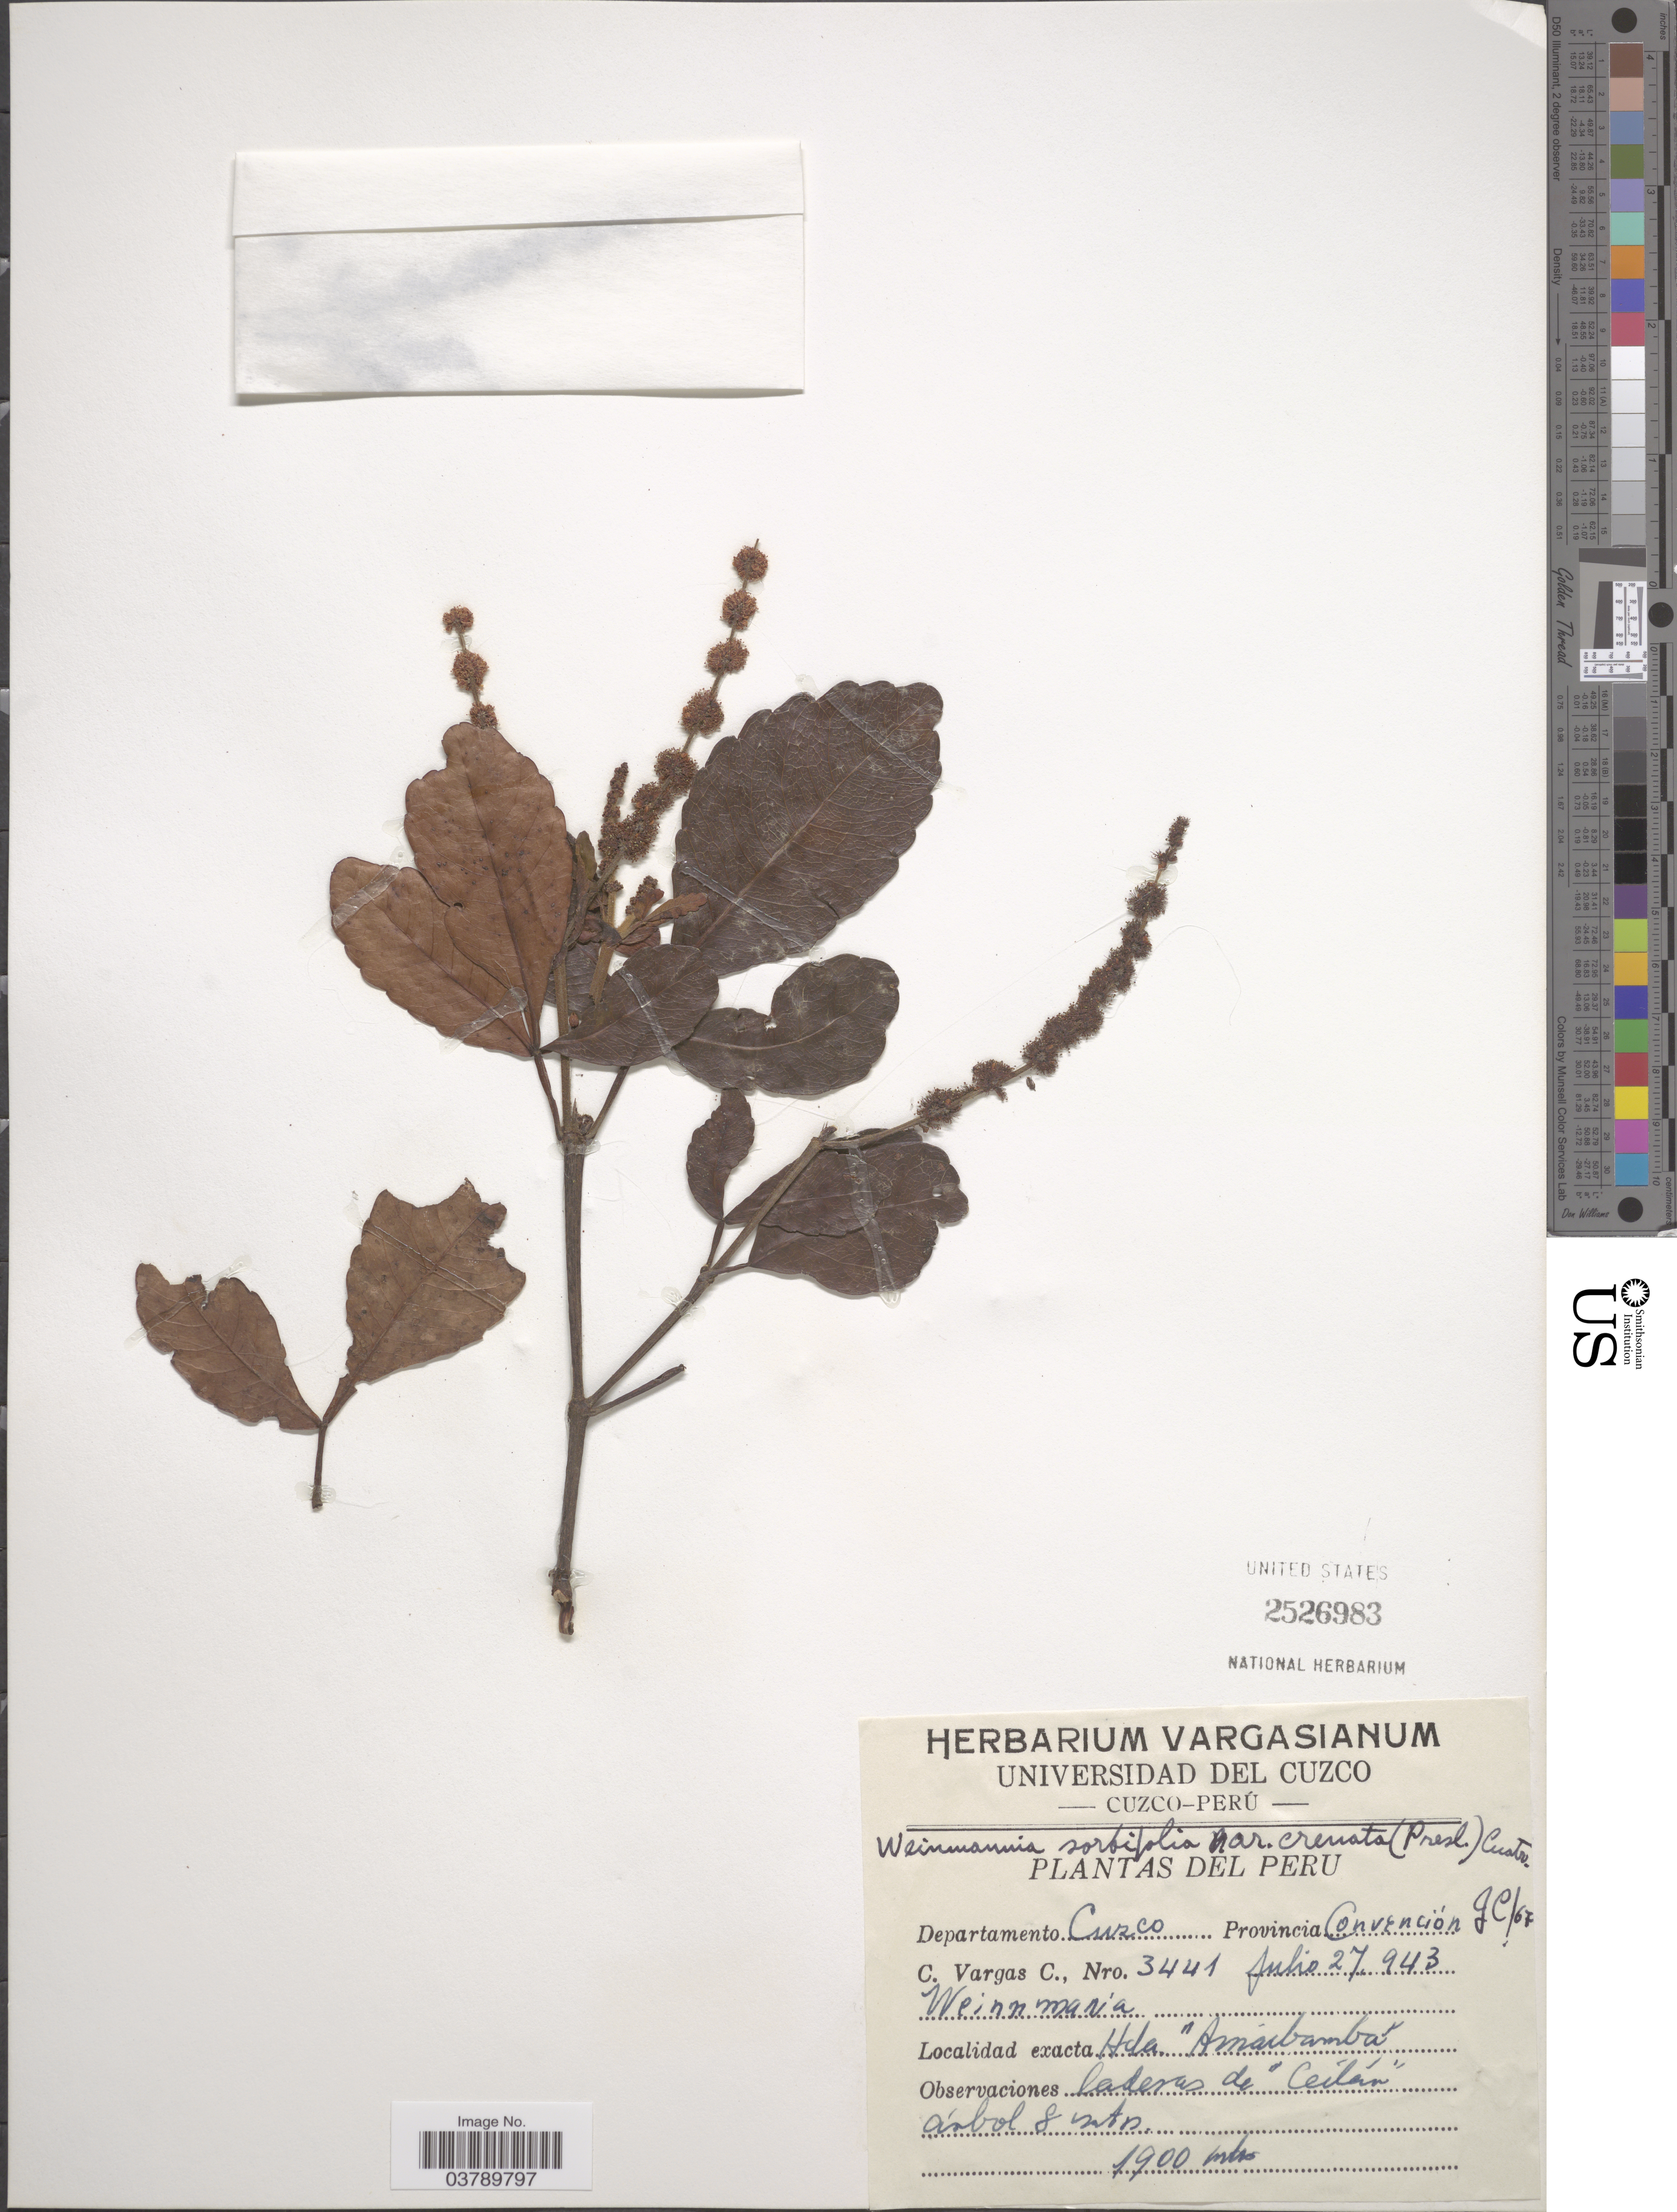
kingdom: Plantae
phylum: Tracheophyta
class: Magnoliopsida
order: Oxalidales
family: Cunoniaceae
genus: Weinmannia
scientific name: Weinmannia sorbifolia var. crenata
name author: Kunth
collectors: C. Vargas Calderón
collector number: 3441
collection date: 1943-07-27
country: Peru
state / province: Cusco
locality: Departamento Cuzco. Provincia Convención. Hda "Amaibamba*". Laderas de "Ceilán*".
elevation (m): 1900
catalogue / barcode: US 2526983